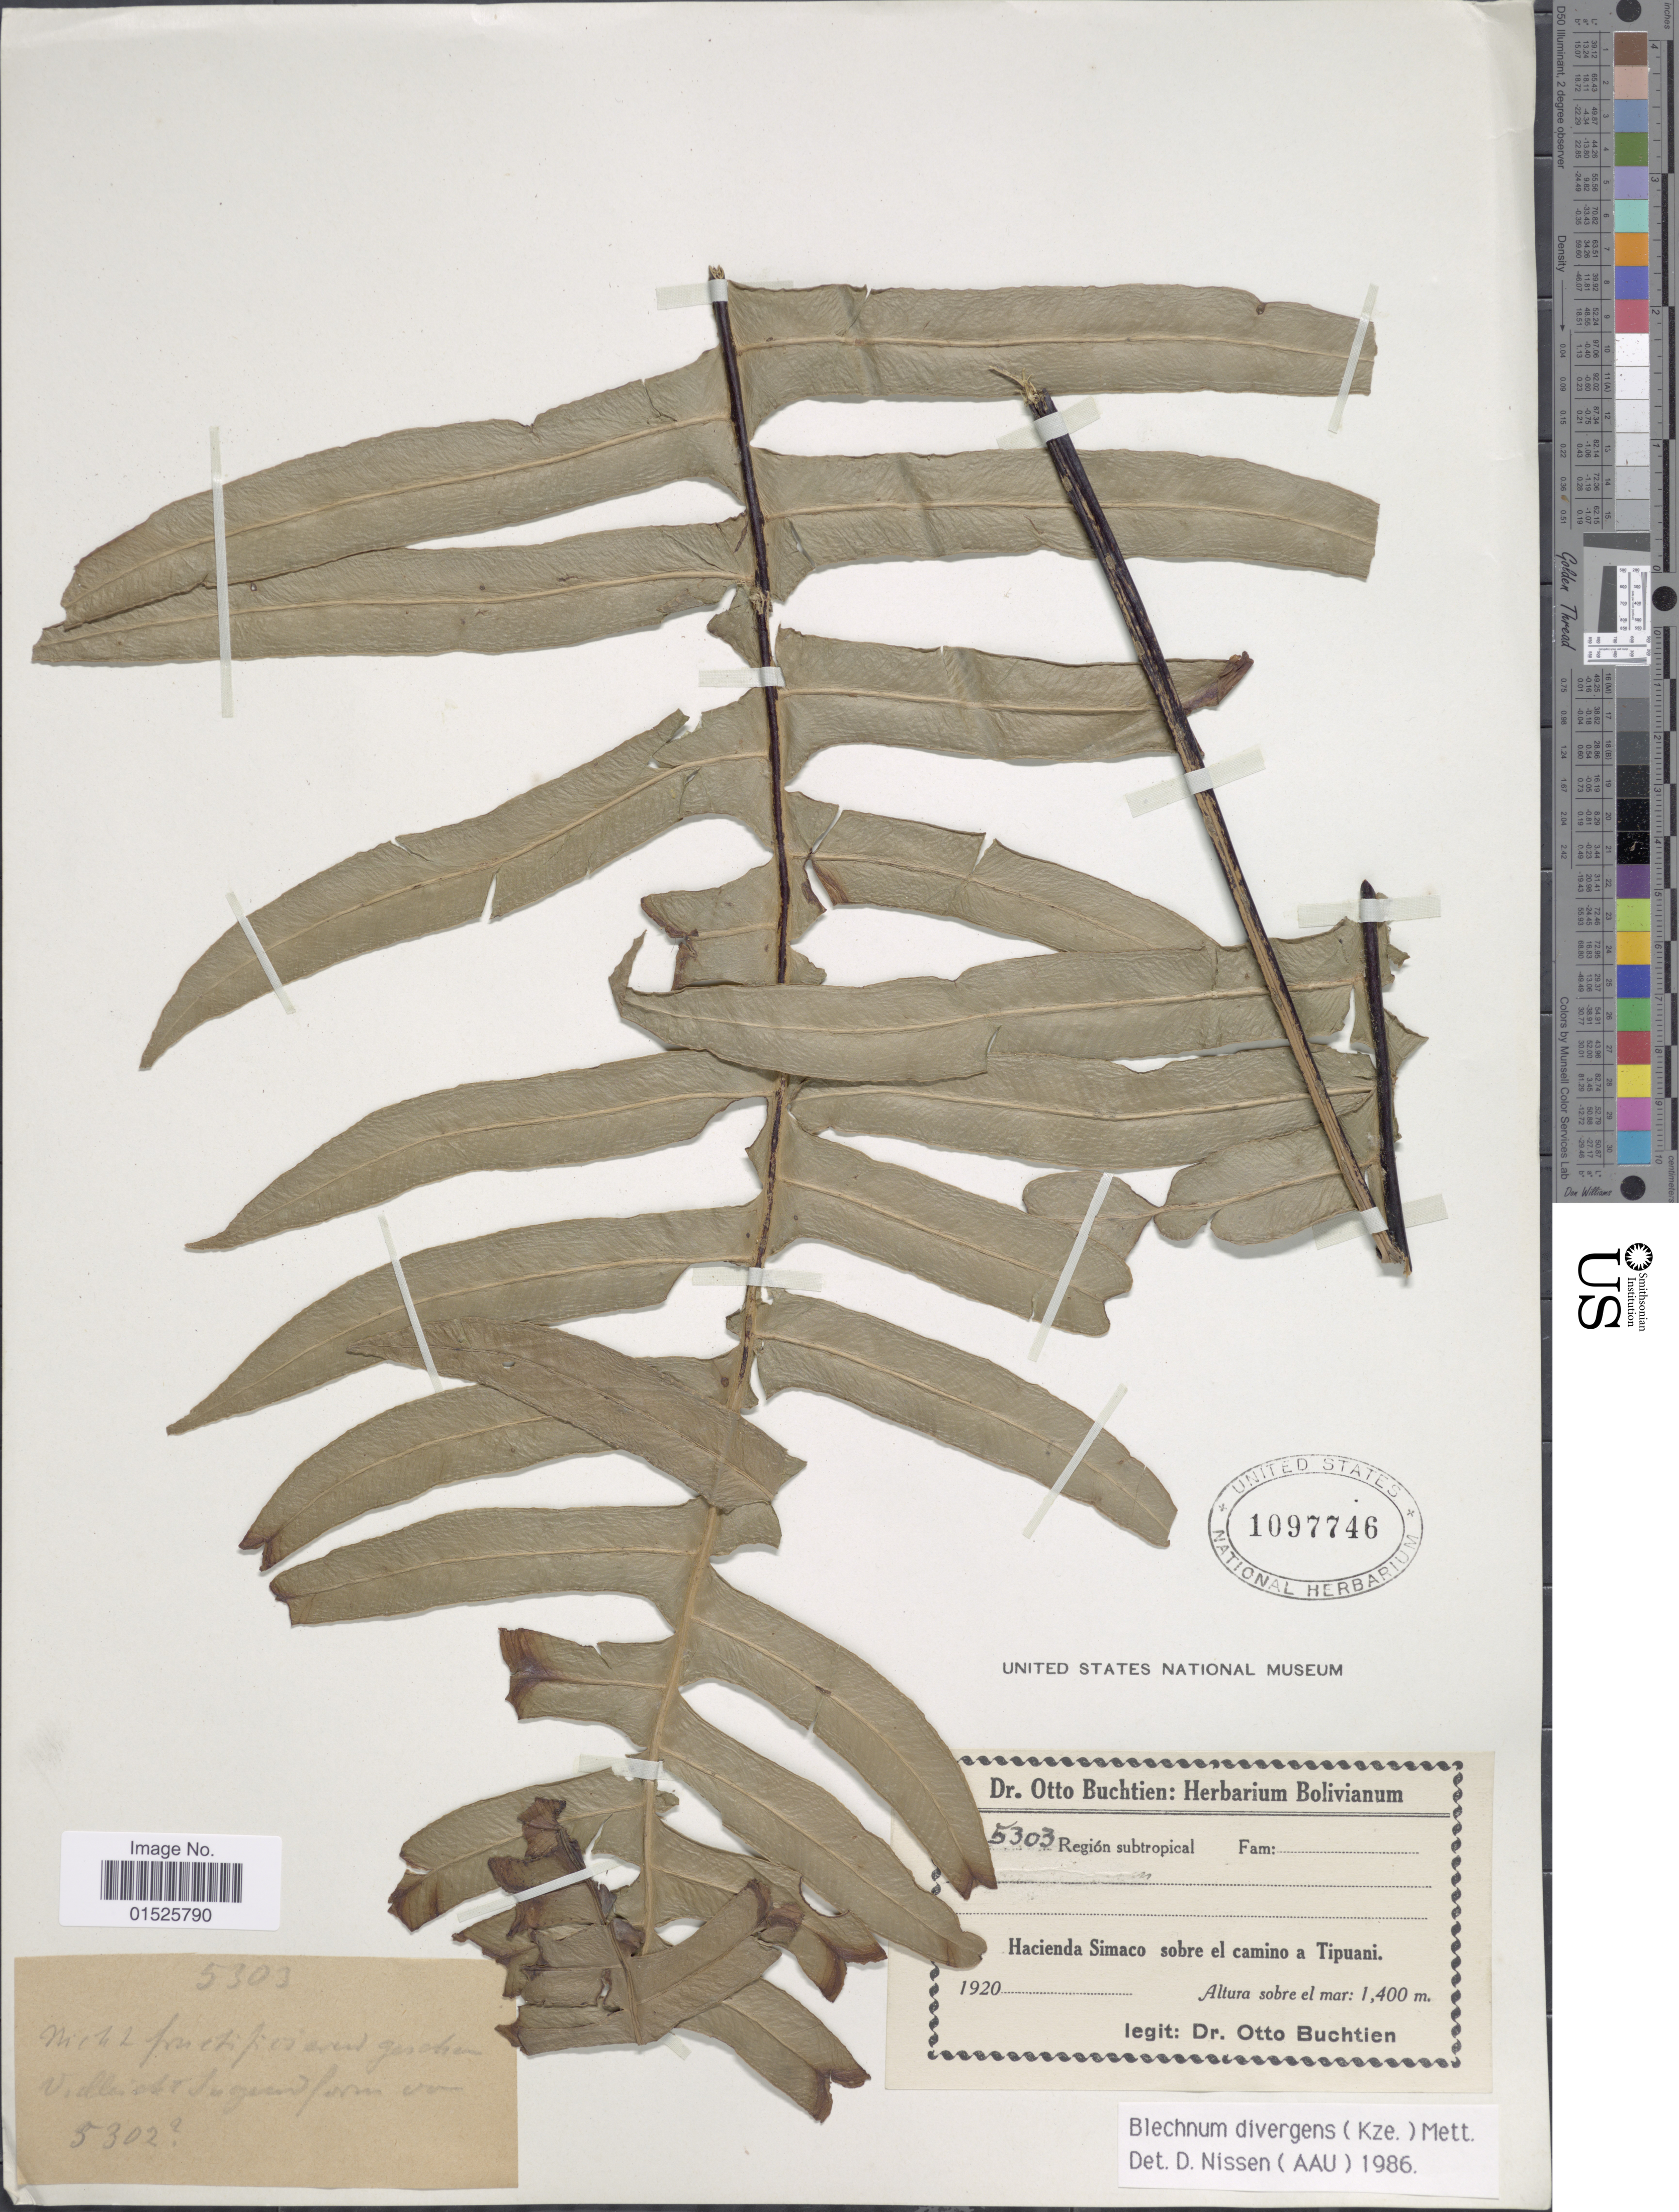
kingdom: Plantae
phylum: Tracheophyta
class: Polypodiopsida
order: Polypodiales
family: Blechnaceae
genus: Blechnum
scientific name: Blechnum divergens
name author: (Kunze) Mett.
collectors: O. Buchtien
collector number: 5303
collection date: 1920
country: Bolivia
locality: Región subtropical. Hacienda Simaco sobre el camino a Tipuani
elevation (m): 1400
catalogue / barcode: US 1097746